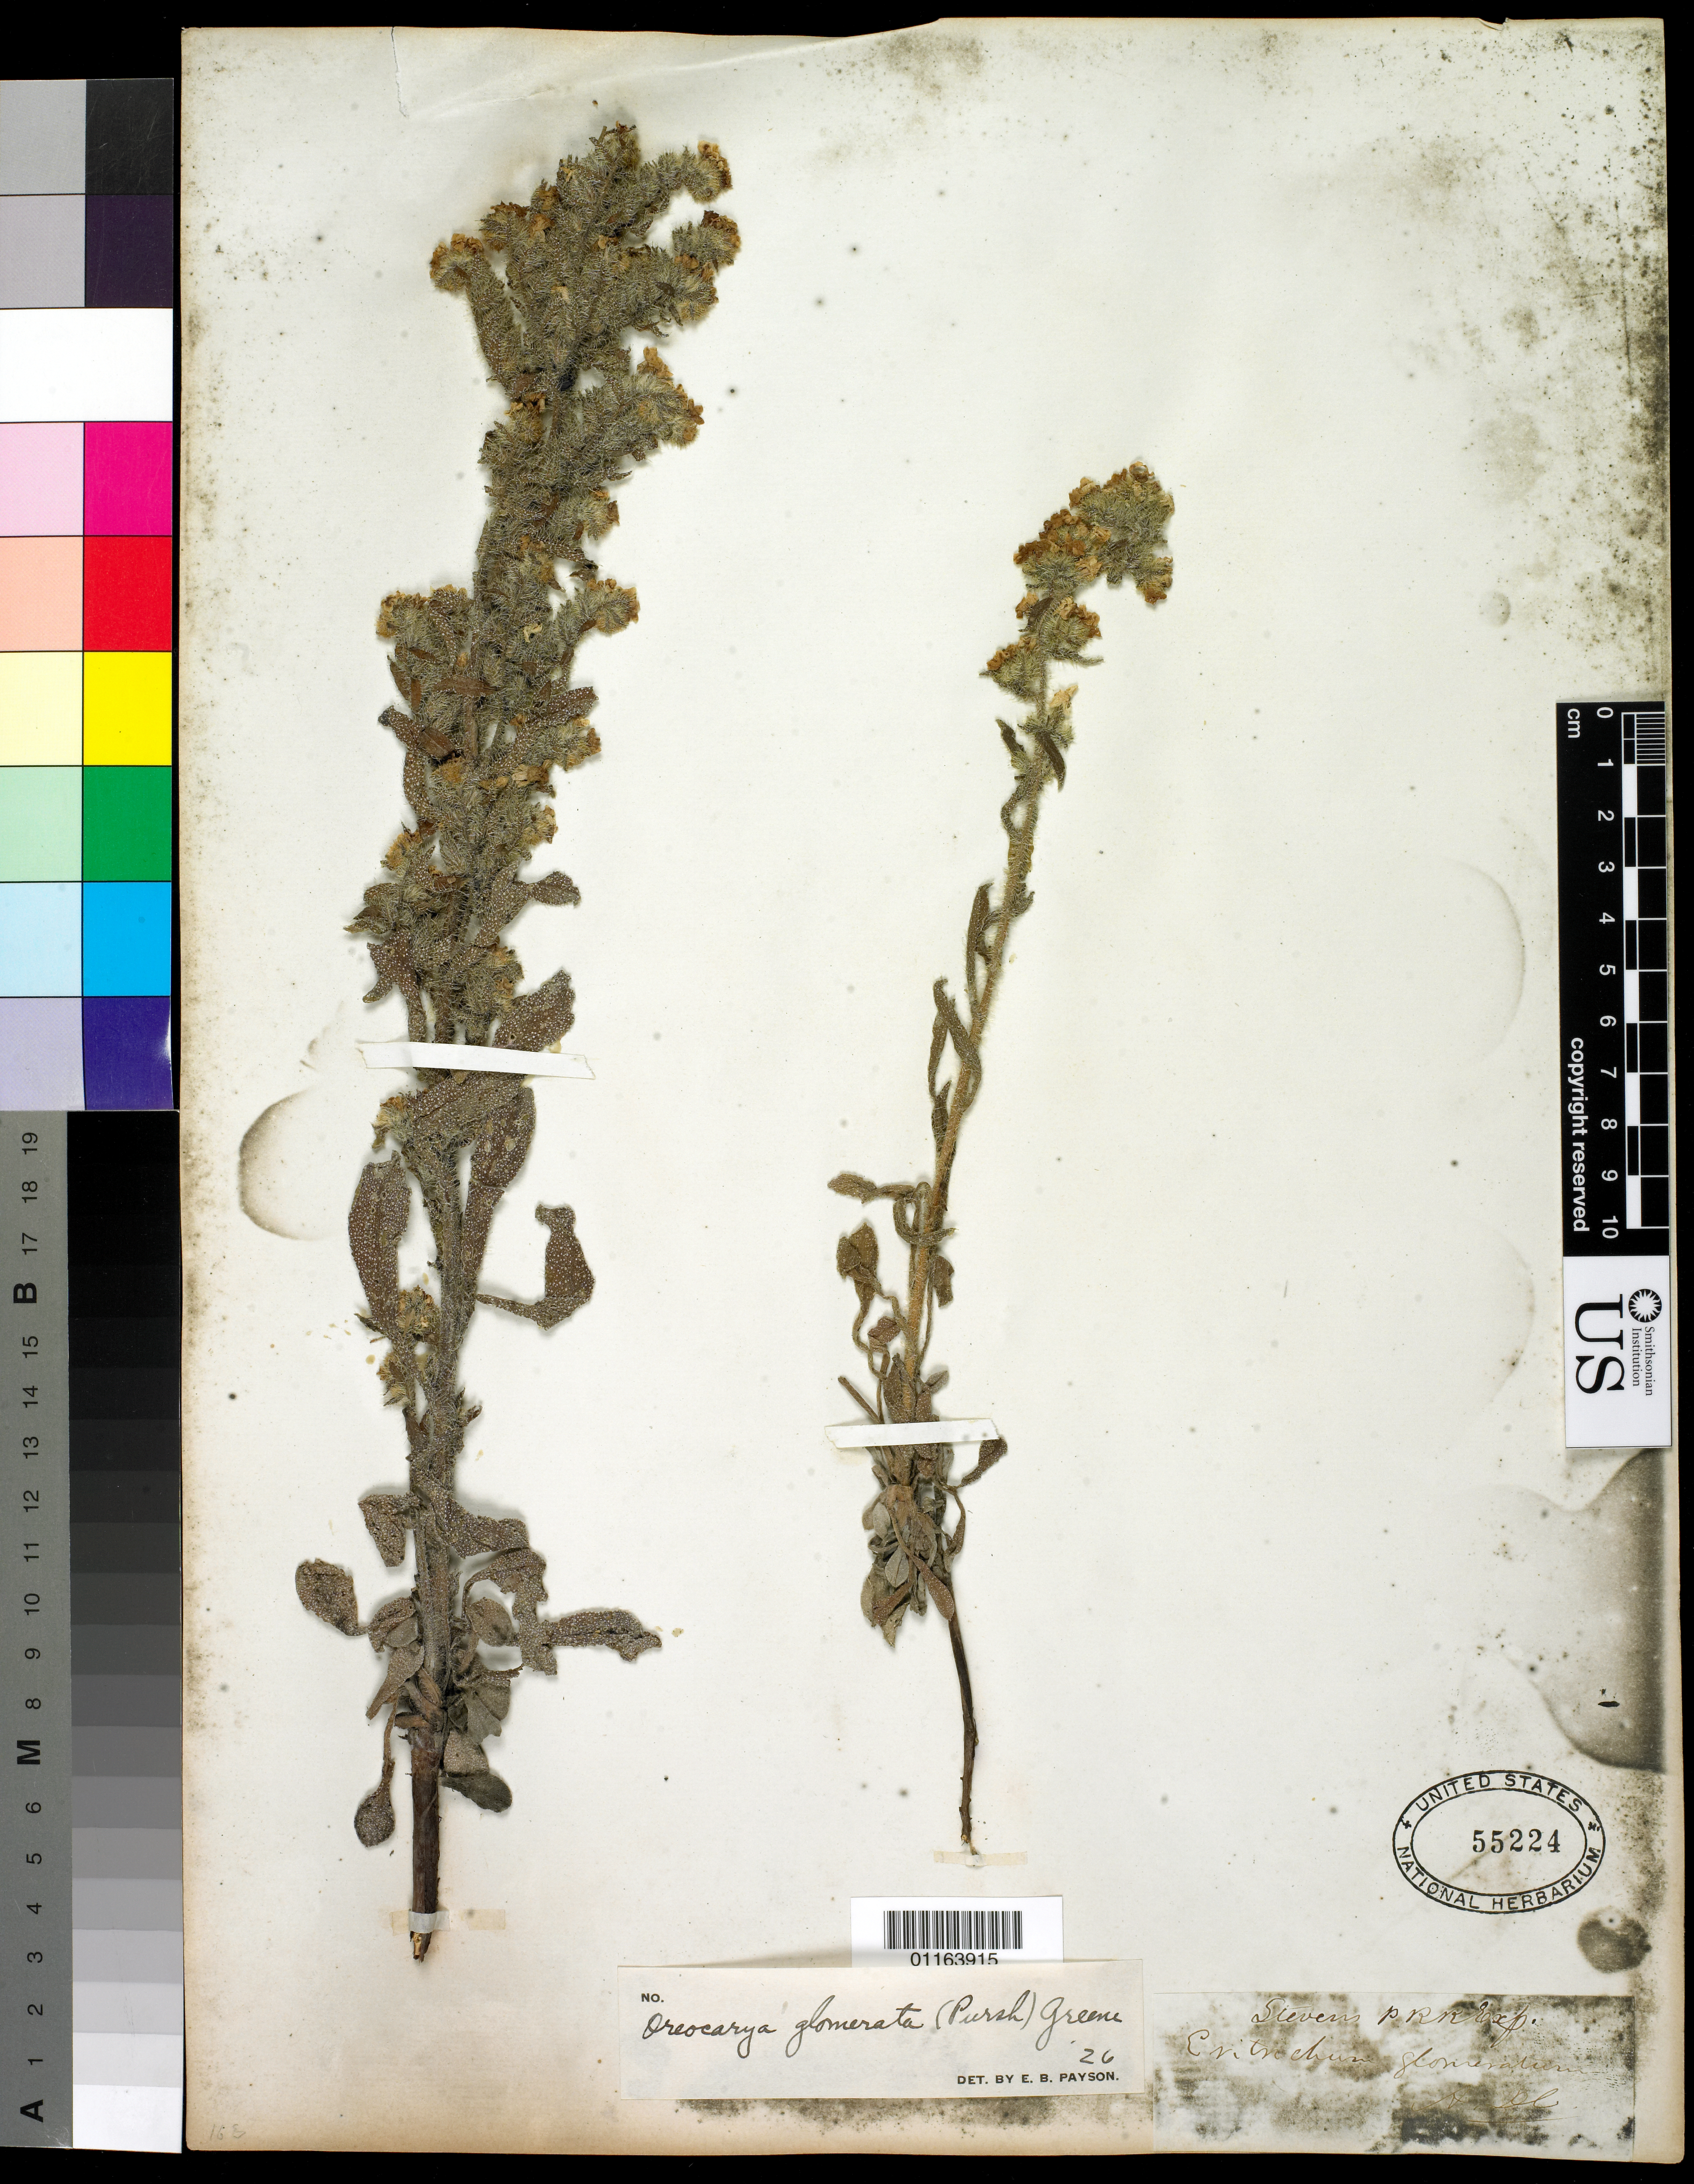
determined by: Payson, E. B.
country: United States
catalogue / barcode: US 55224